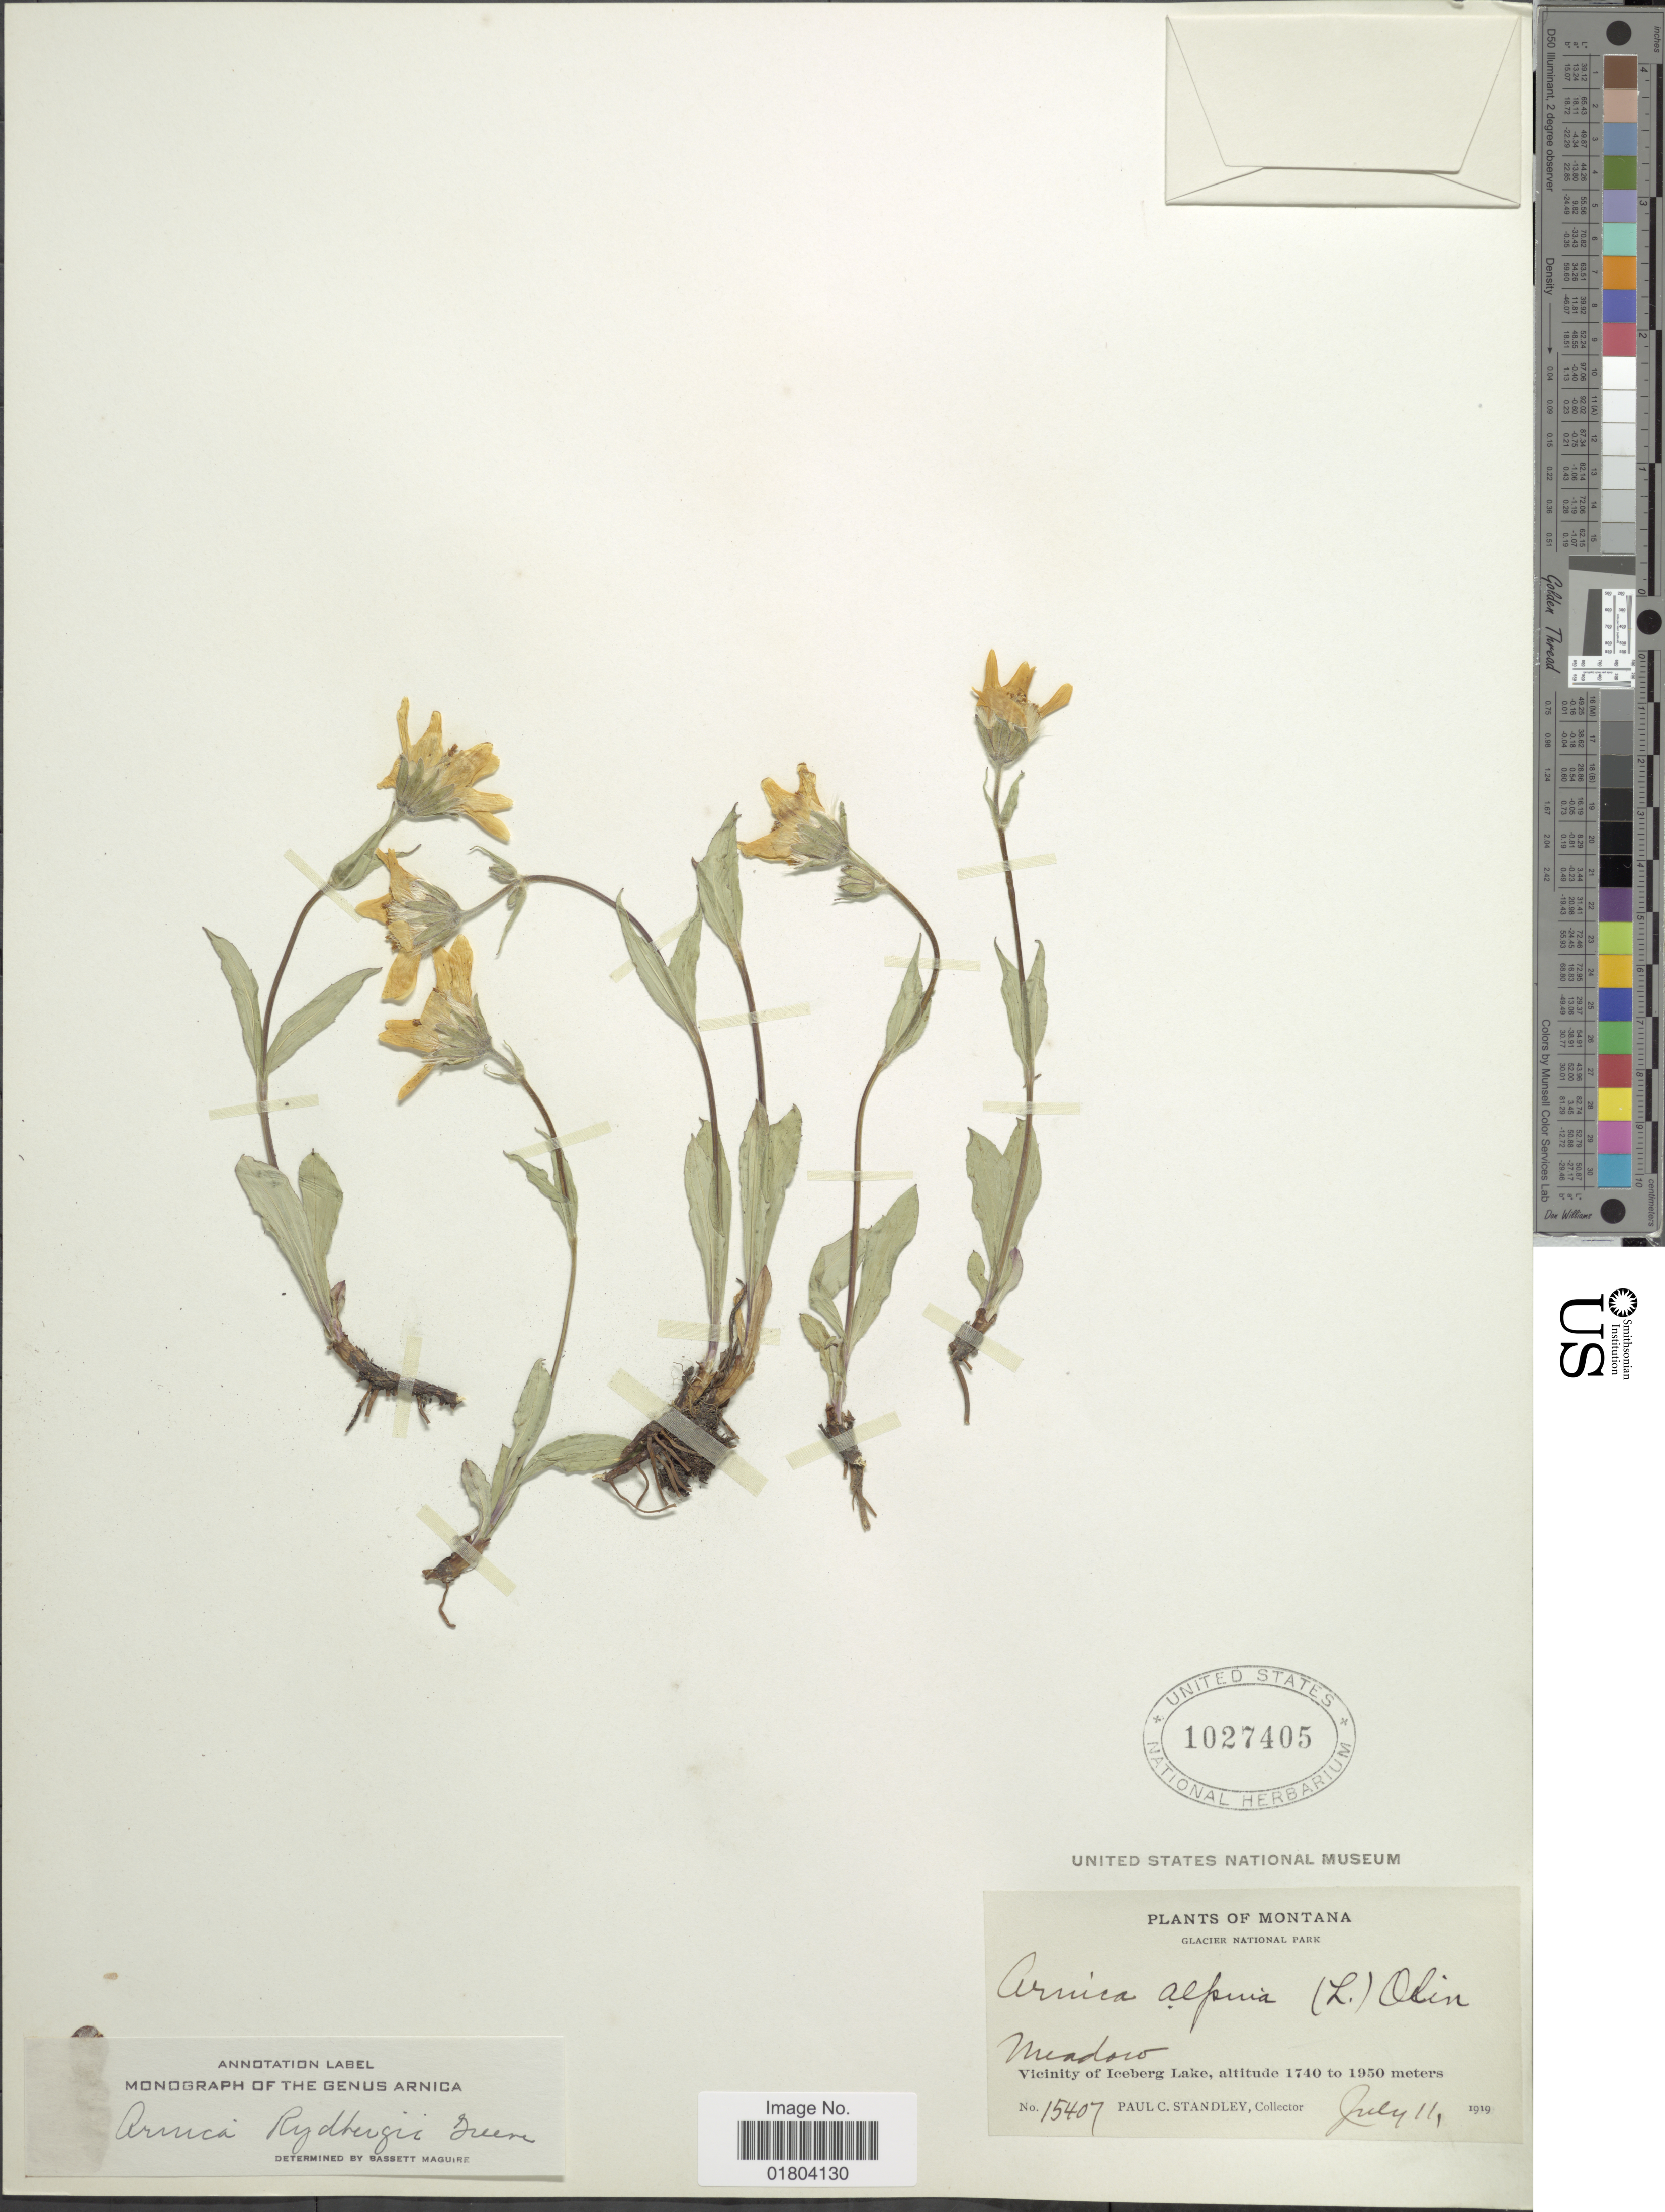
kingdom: Plantae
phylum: Tracheophyta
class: Magnoliopsida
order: Asterales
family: Asteraceae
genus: Arnica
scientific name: Arnica rydbergii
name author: Greene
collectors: P. C. Standley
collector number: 15407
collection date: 1919-07-11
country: United States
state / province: Montana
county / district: Glacier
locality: Glacier National Park, Meadow, Vicinity of Iceberg Lake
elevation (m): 1740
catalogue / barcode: US 1027405